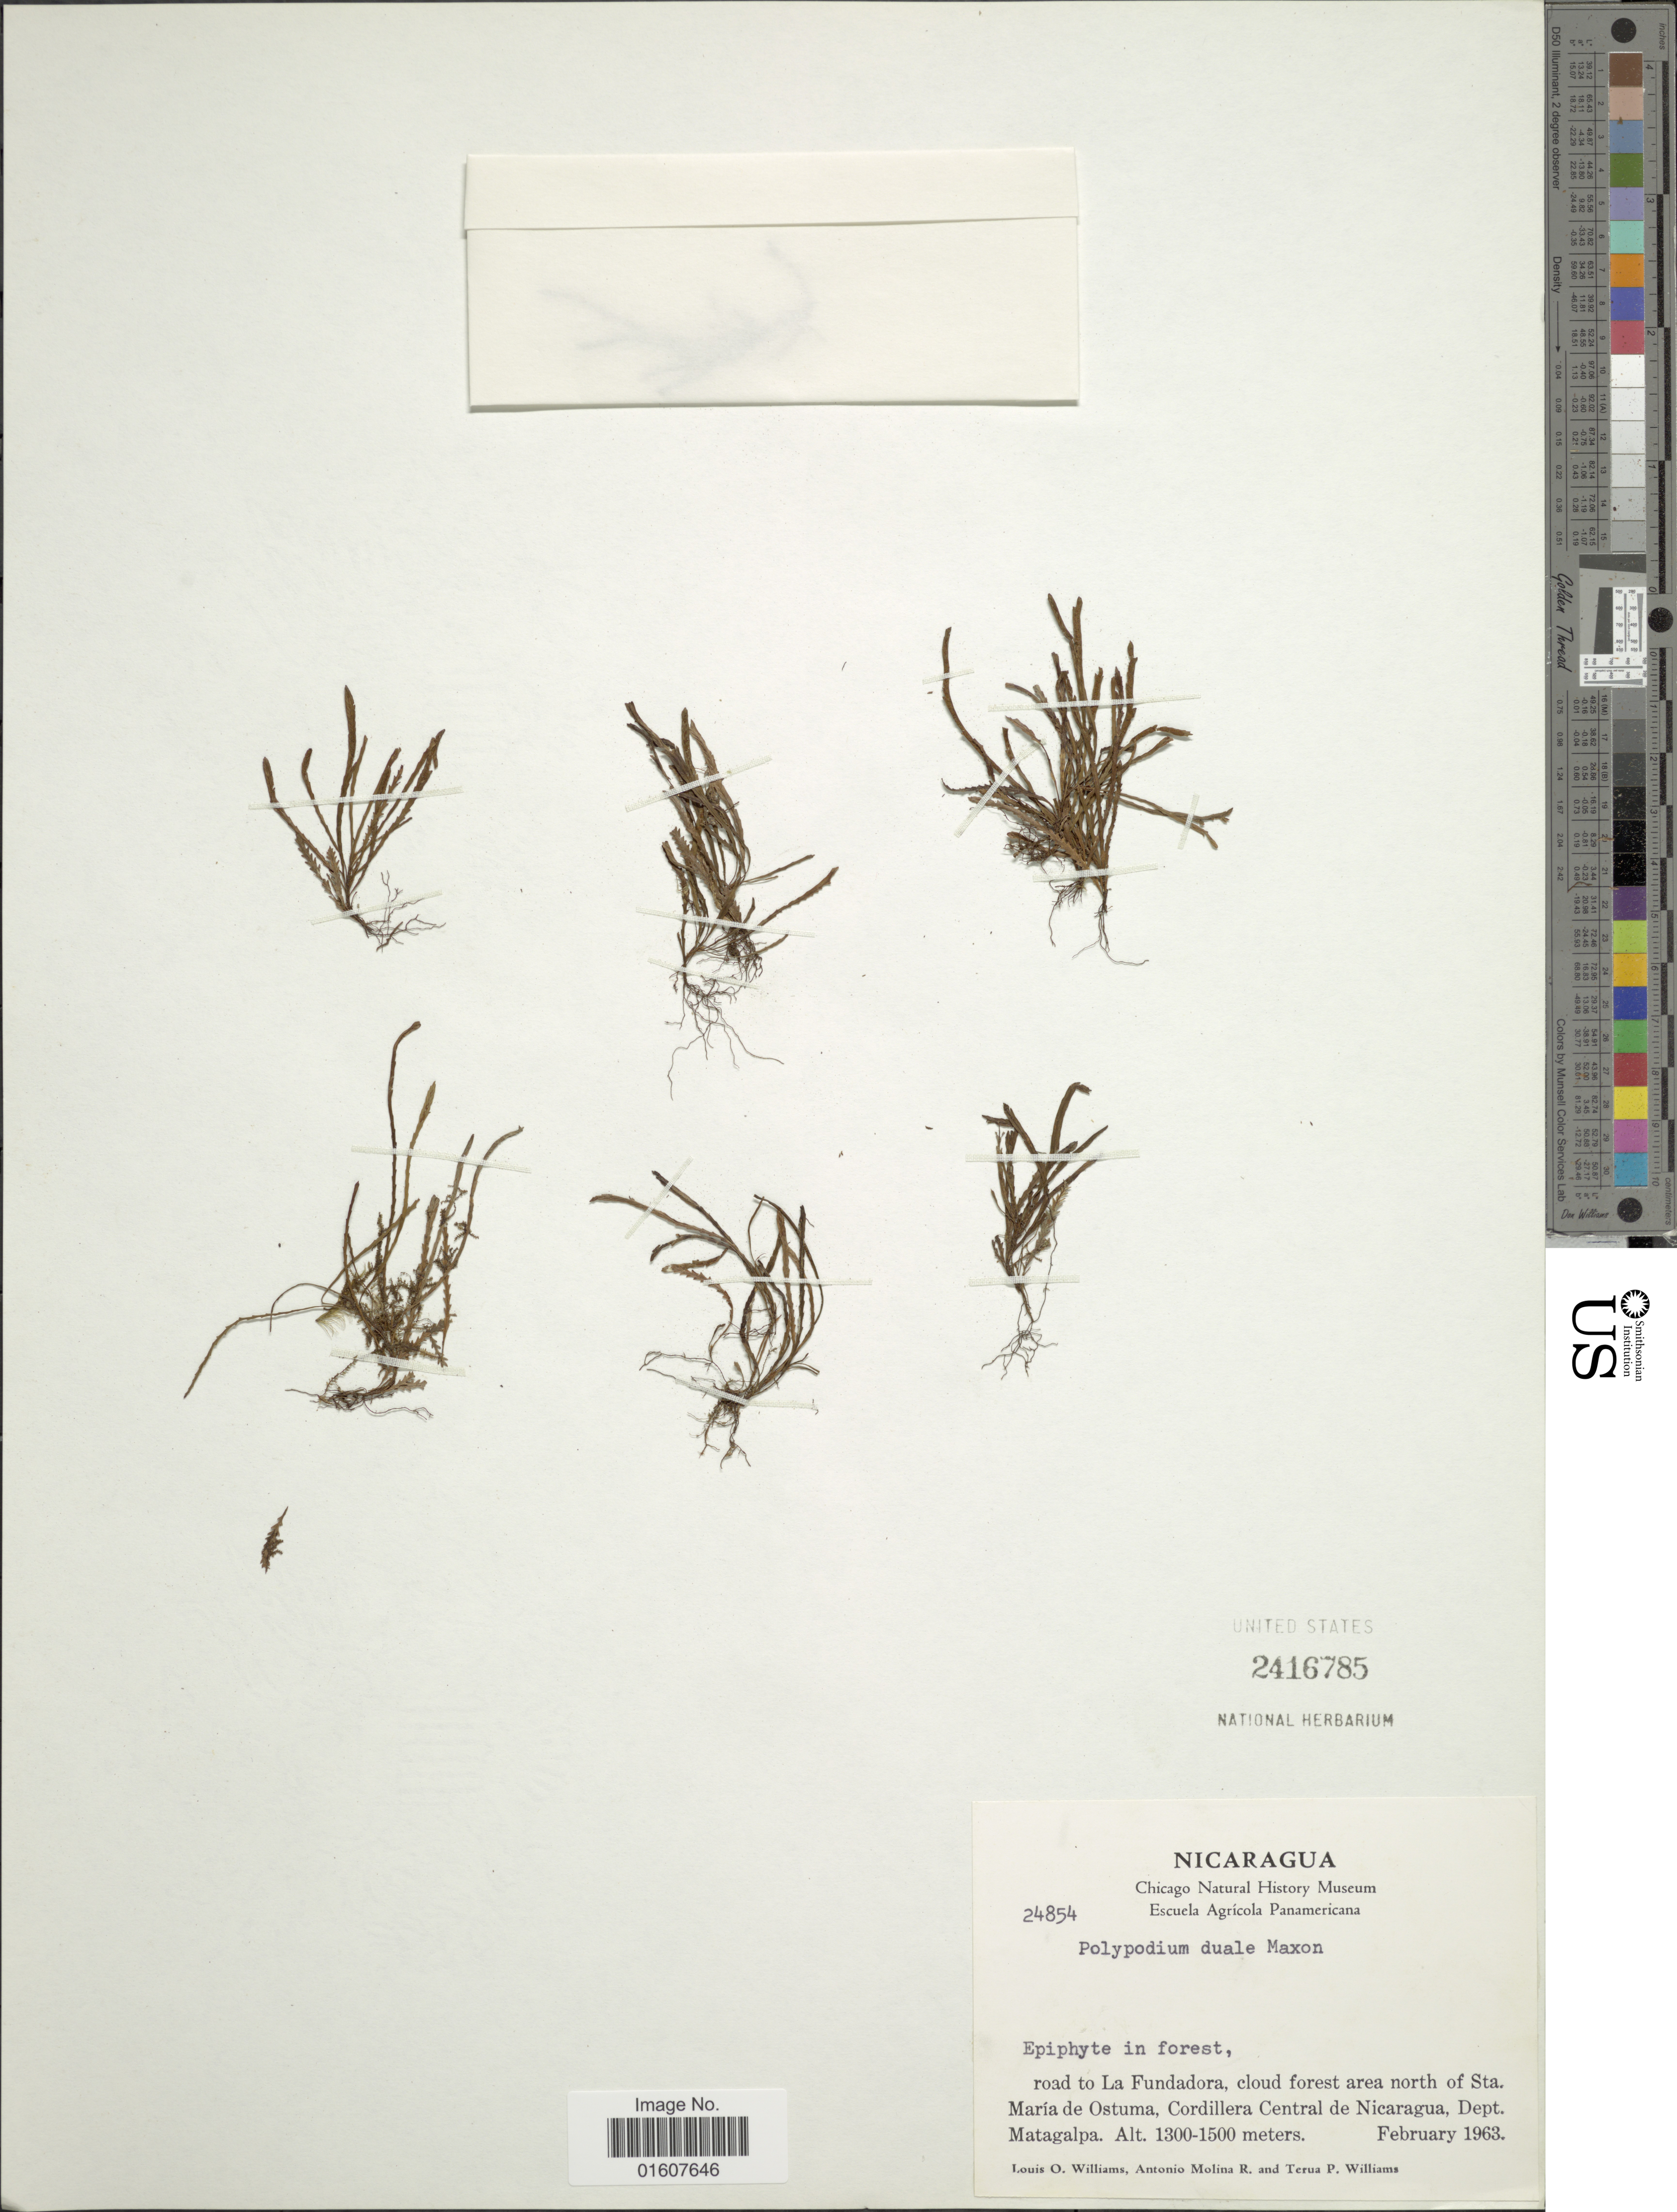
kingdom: Plantae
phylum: Tracheophyta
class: Polypodiopsida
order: Polypodiales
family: Polypodiaceae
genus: Cochlidium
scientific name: Cochlidium serrulatum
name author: (Sw.) L.E. Bishop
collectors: L. O. Williams, A. Molina R. & T. P. Williams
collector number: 24854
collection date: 1963-02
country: Nicaragua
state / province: Matagalpa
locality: Road to la Fundadora, cloud forest area north of Sta. María de Ostuma, Cordillera Central de Nicaragua, Dept. Matagalpa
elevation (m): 1300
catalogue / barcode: US 2416785